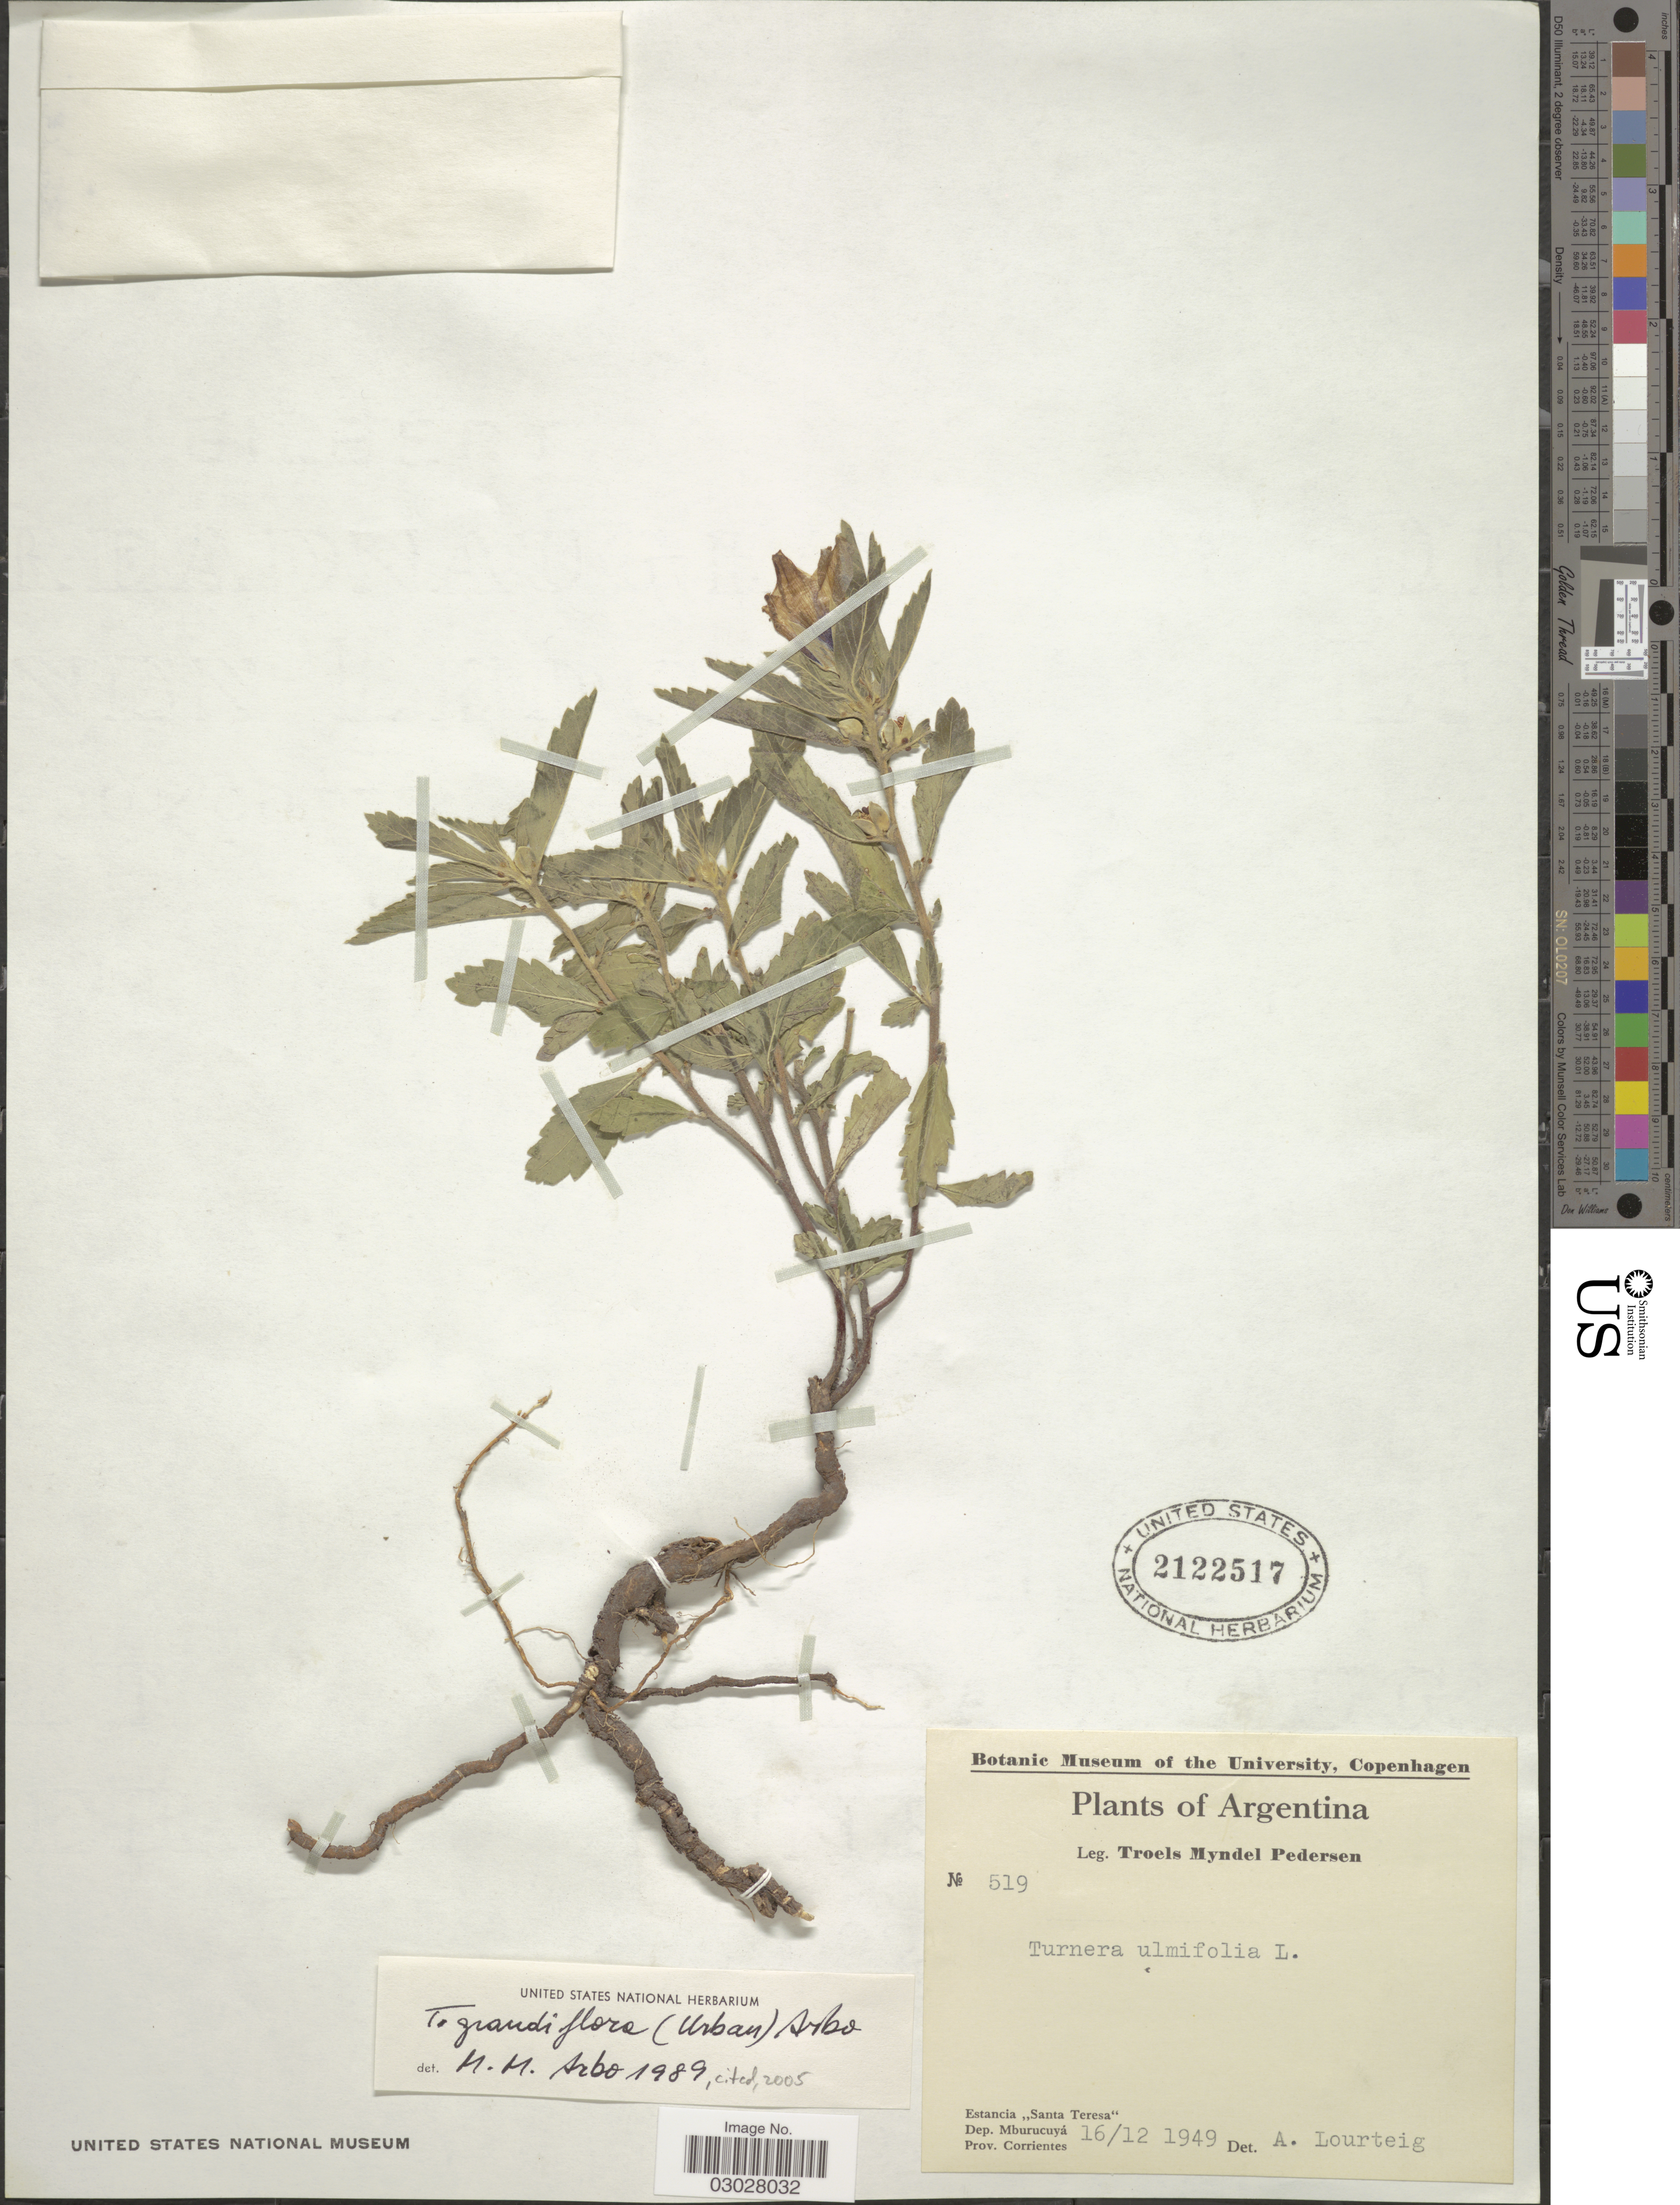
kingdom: Plantae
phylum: Tracheophyta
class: Magnoliopsida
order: Malpighiales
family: Turneraceae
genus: Turnera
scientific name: Turnera grandiflora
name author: (Urb.) Arbo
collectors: T. Pederson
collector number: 519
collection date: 1949-12-16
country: Argentina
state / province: Corrientes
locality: Estancia "Santa Teresa". Dep. Mburucuyá. Prov. Corrientes.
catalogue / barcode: US 2122517